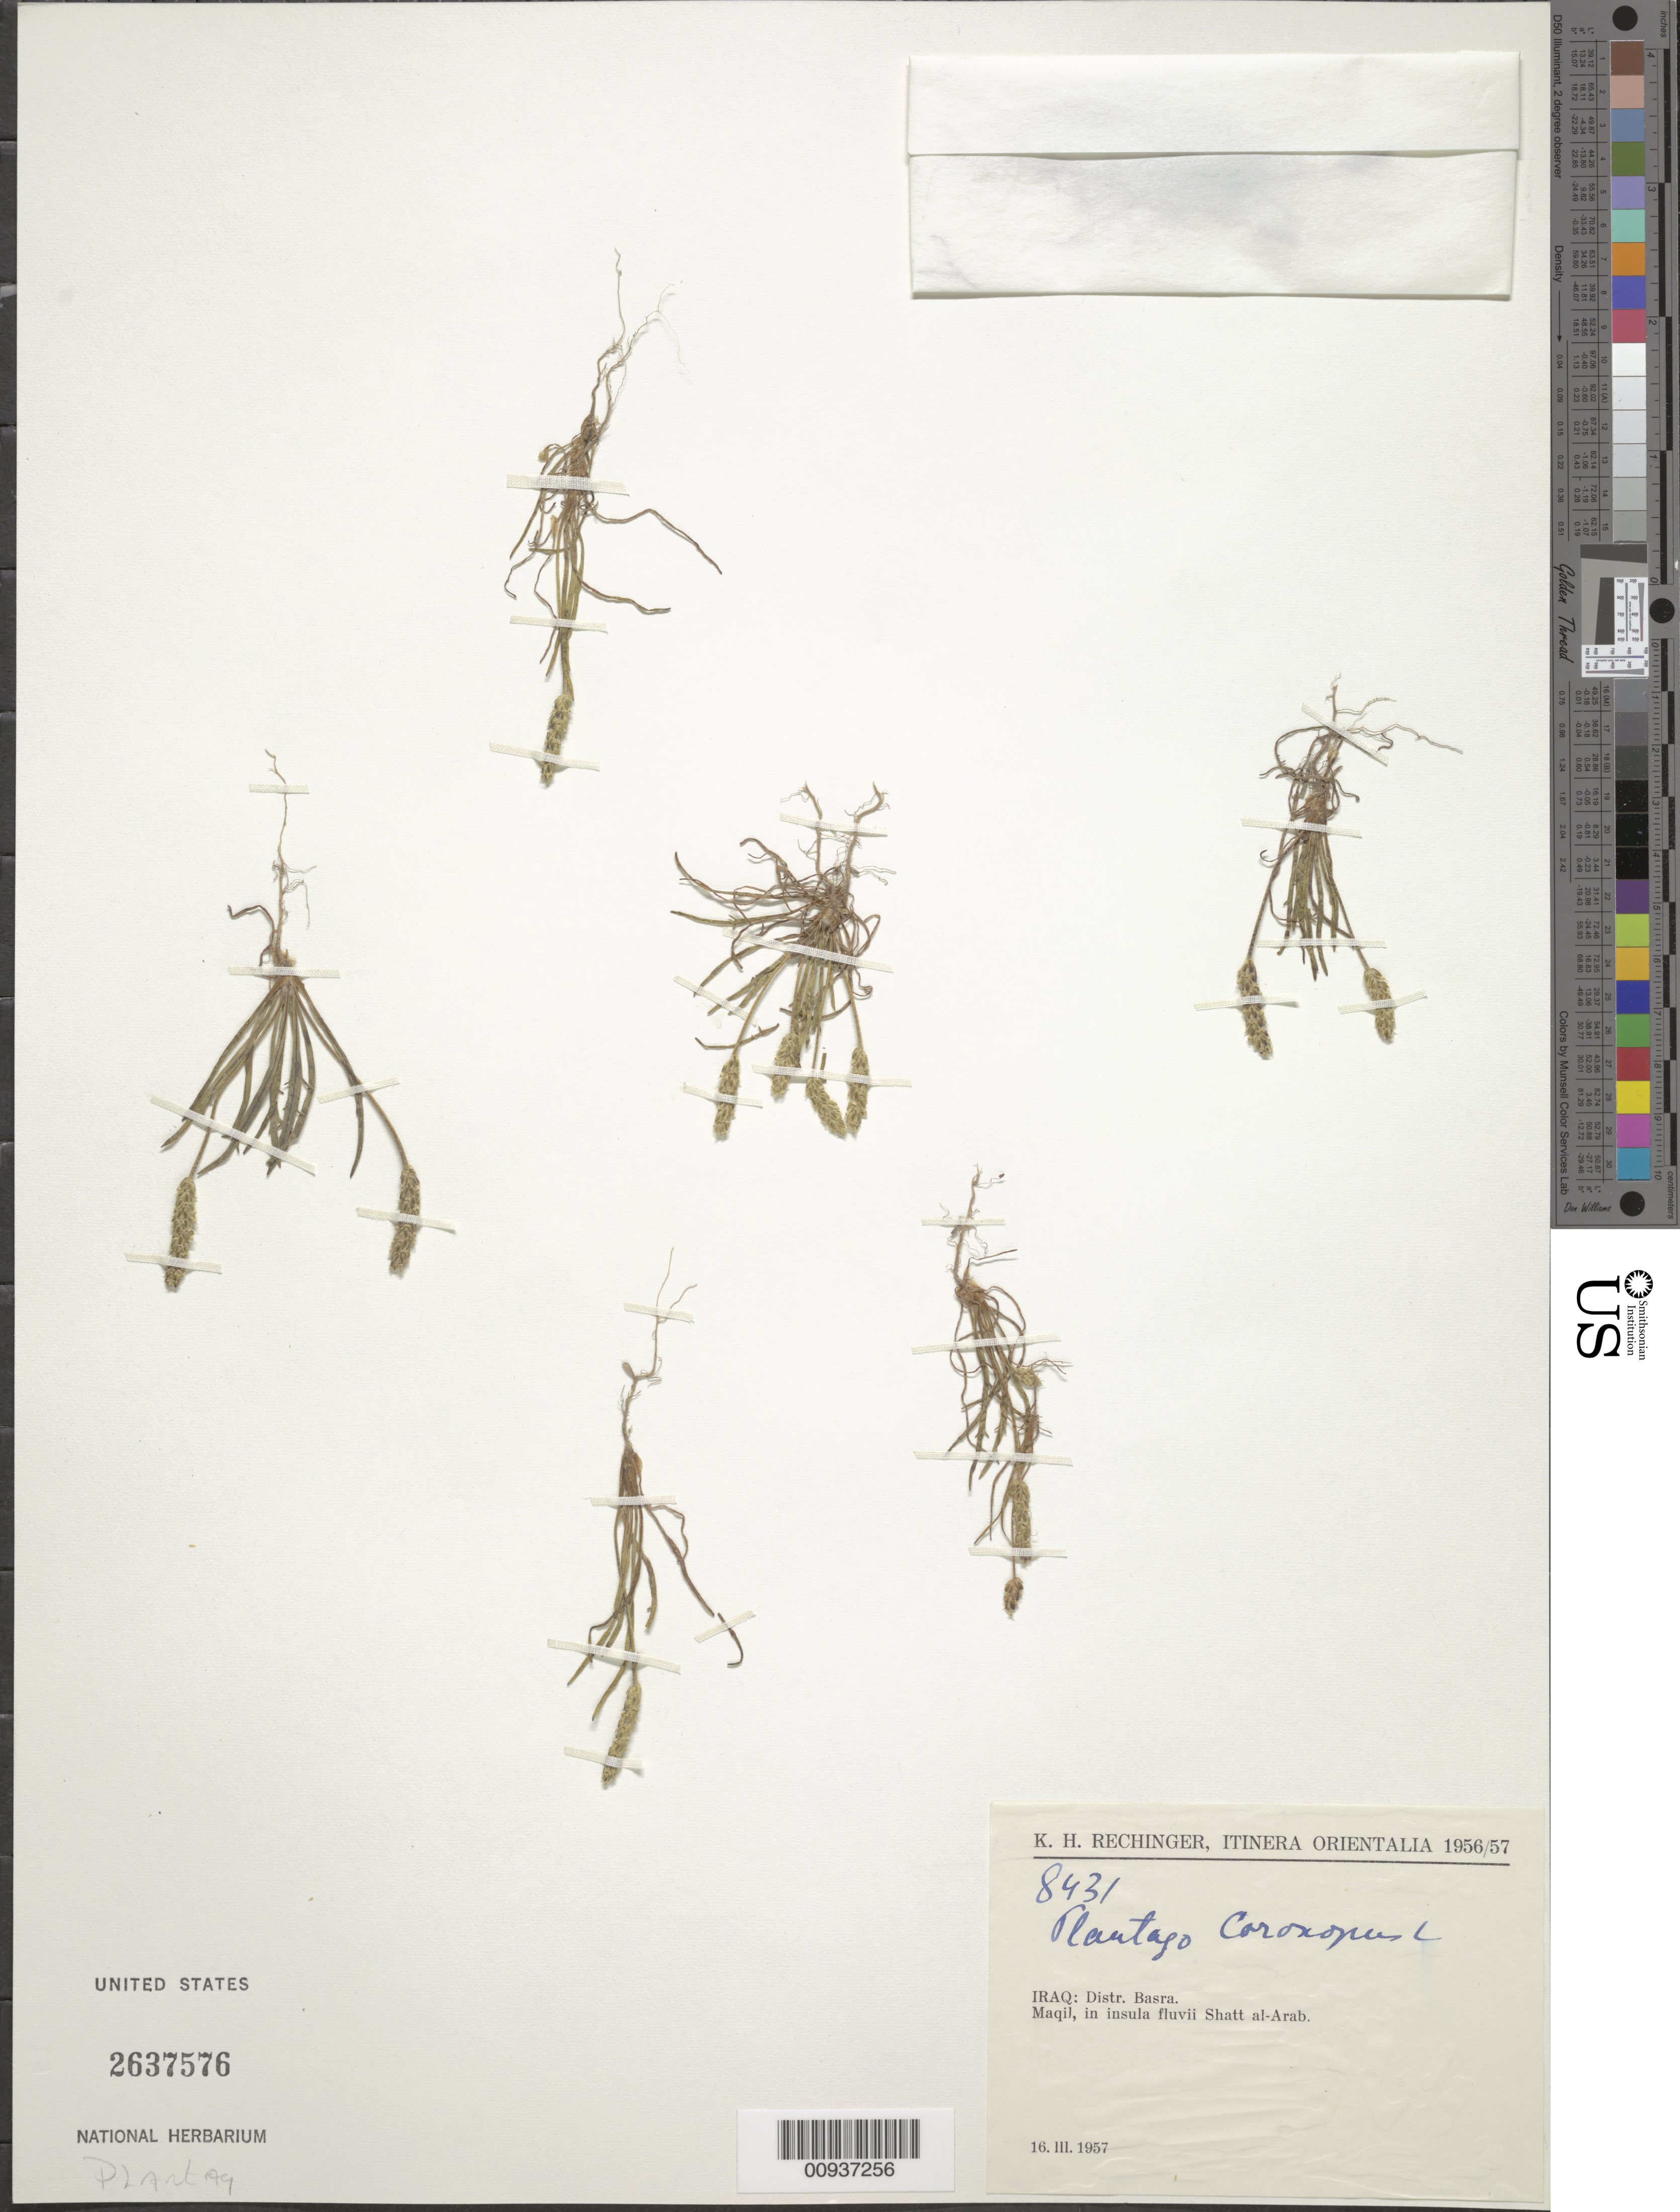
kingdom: Plantae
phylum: Tracheophyta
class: Magnoliopsida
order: Lamiales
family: Plantaginaceae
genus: Plantago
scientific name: Plantago coronopus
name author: L.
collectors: K. H. Rechinger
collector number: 8431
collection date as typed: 16 Mar 1957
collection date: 1957-03-16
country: Iraq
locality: Iraq: Distr. Basra. Maqil, in insula fluvii Shatt al-Arab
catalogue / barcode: US 2637576